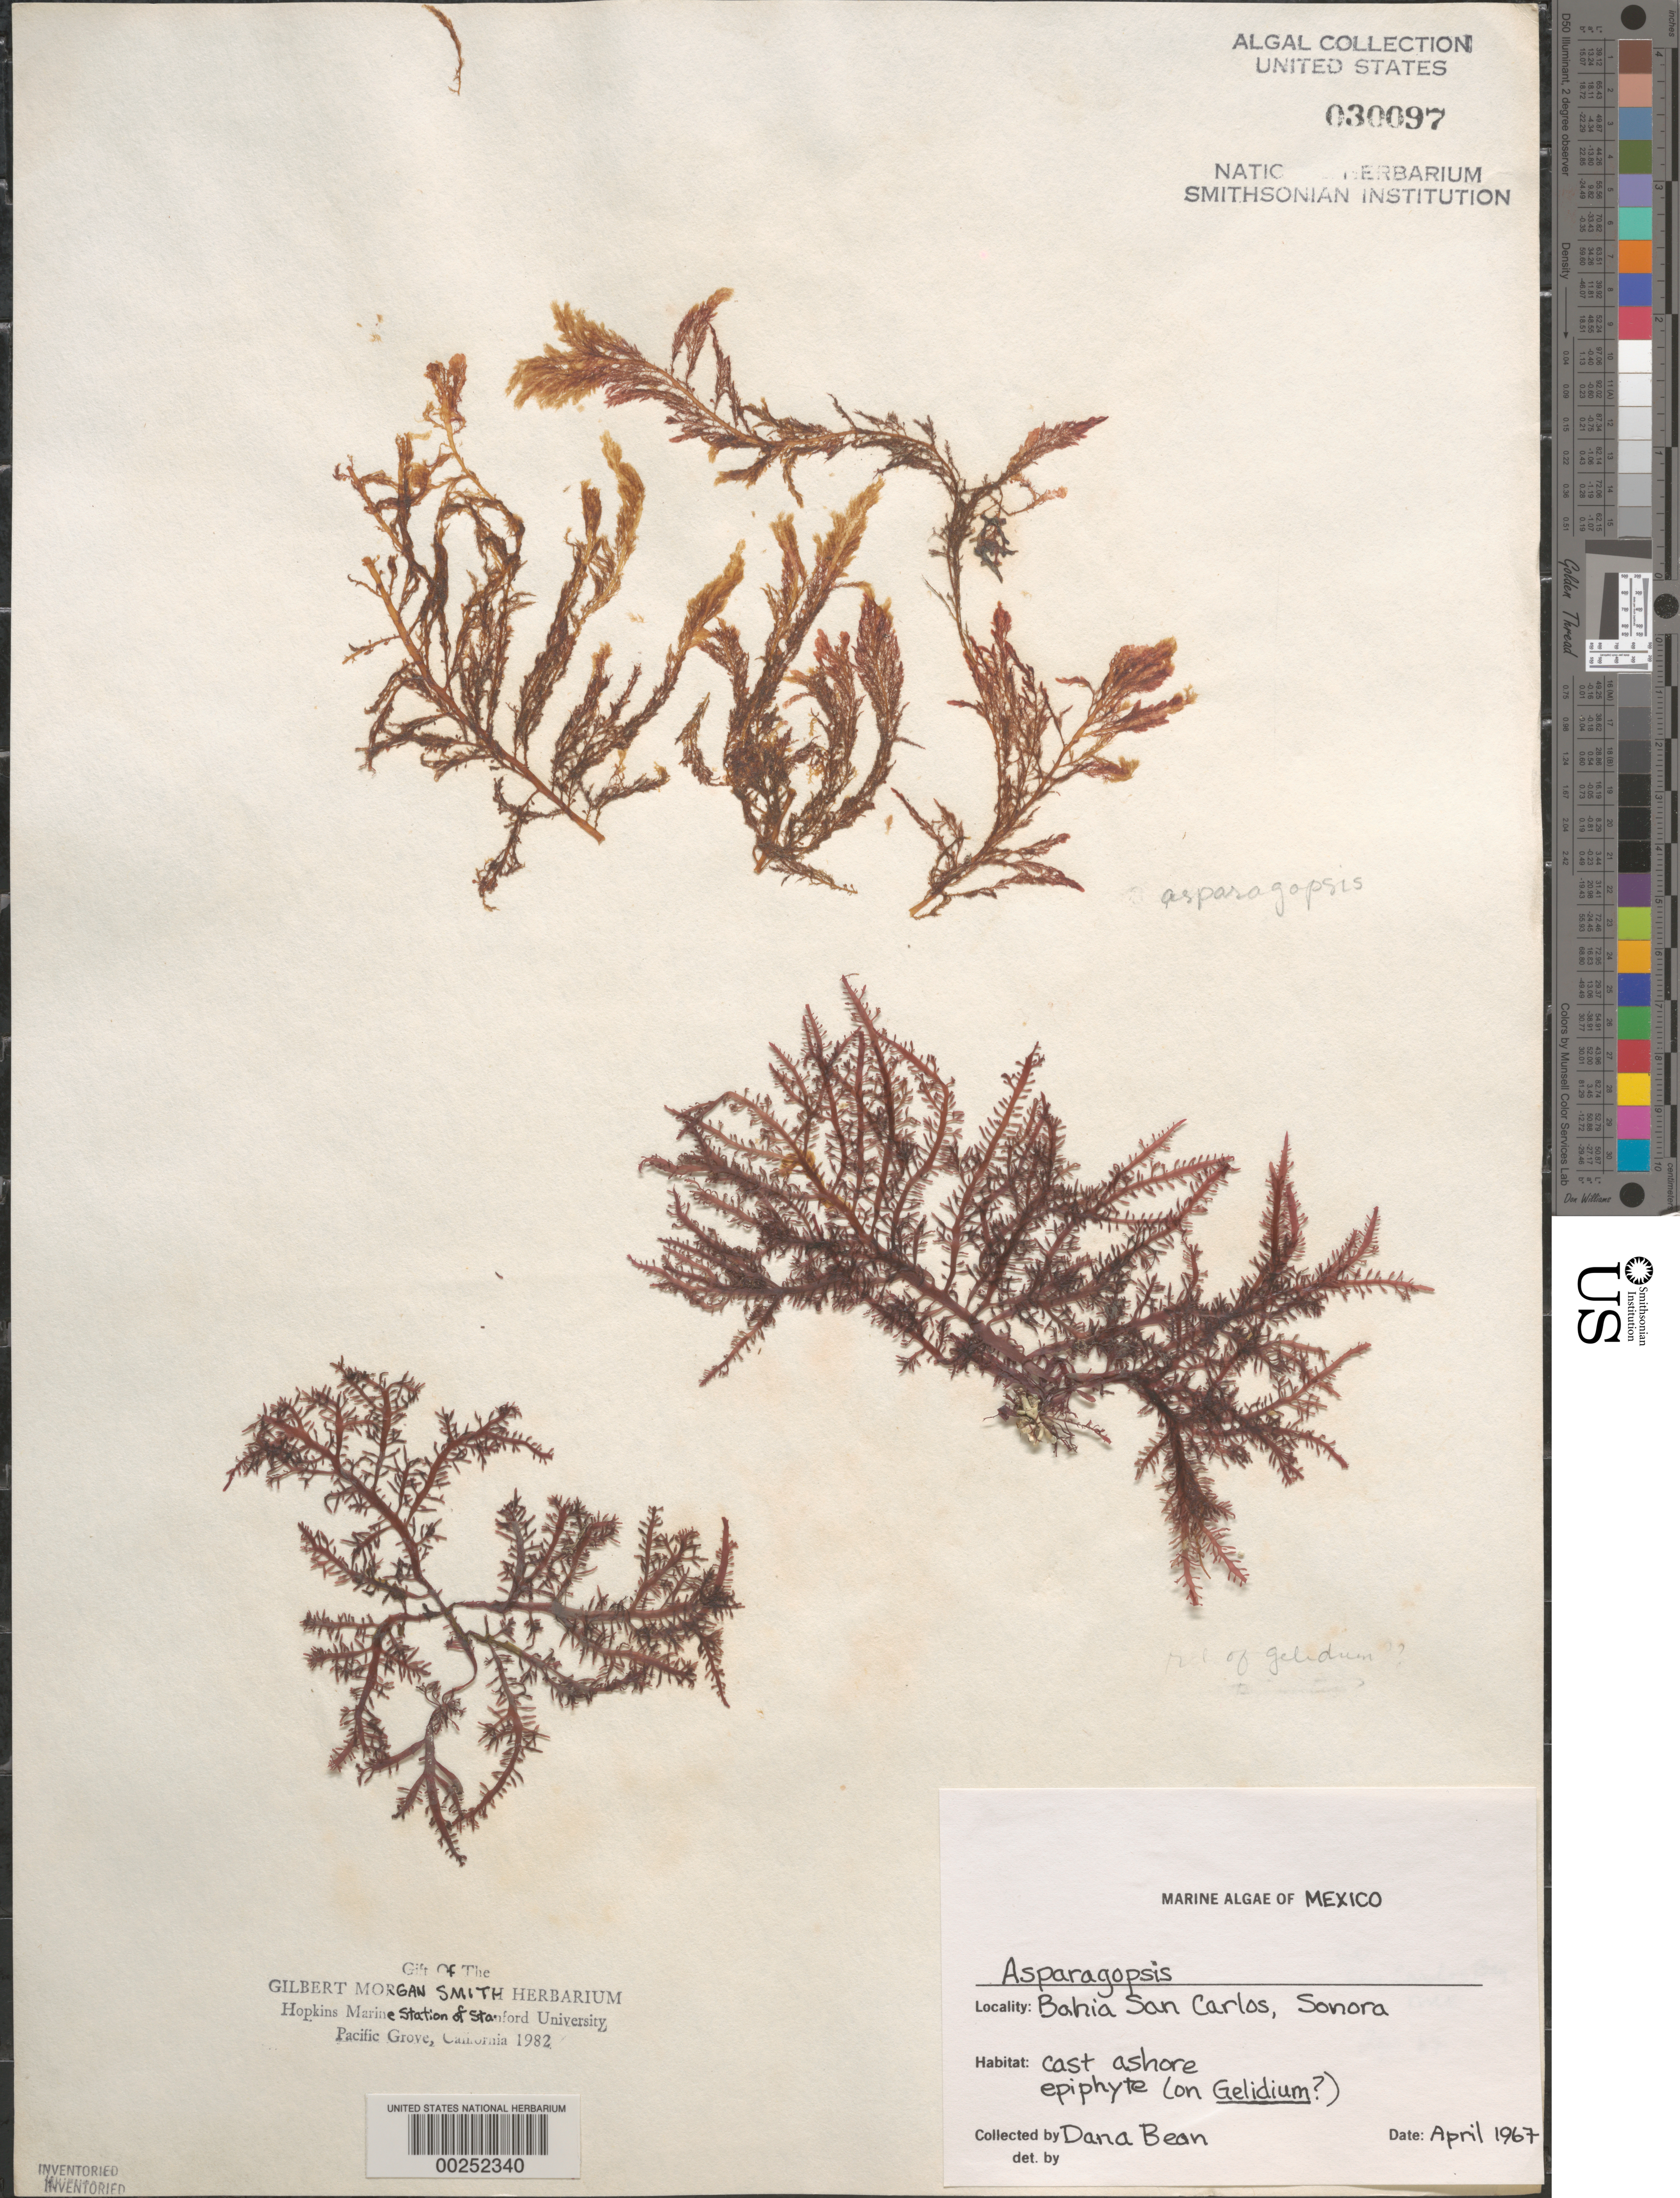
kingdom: Plantae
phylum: Rhodophyta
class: Florideophyceae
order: Bonnemaisoniales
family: Bonnemaisoniaceae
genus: Asparagopsis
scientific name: Asparagopsis sp.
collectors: D. Bean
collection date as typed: Apr 1967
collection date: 1967-04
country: Mexico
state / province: Sonora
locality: Bahia San Carlos (San Carlos Bay)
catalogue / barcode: US 30097